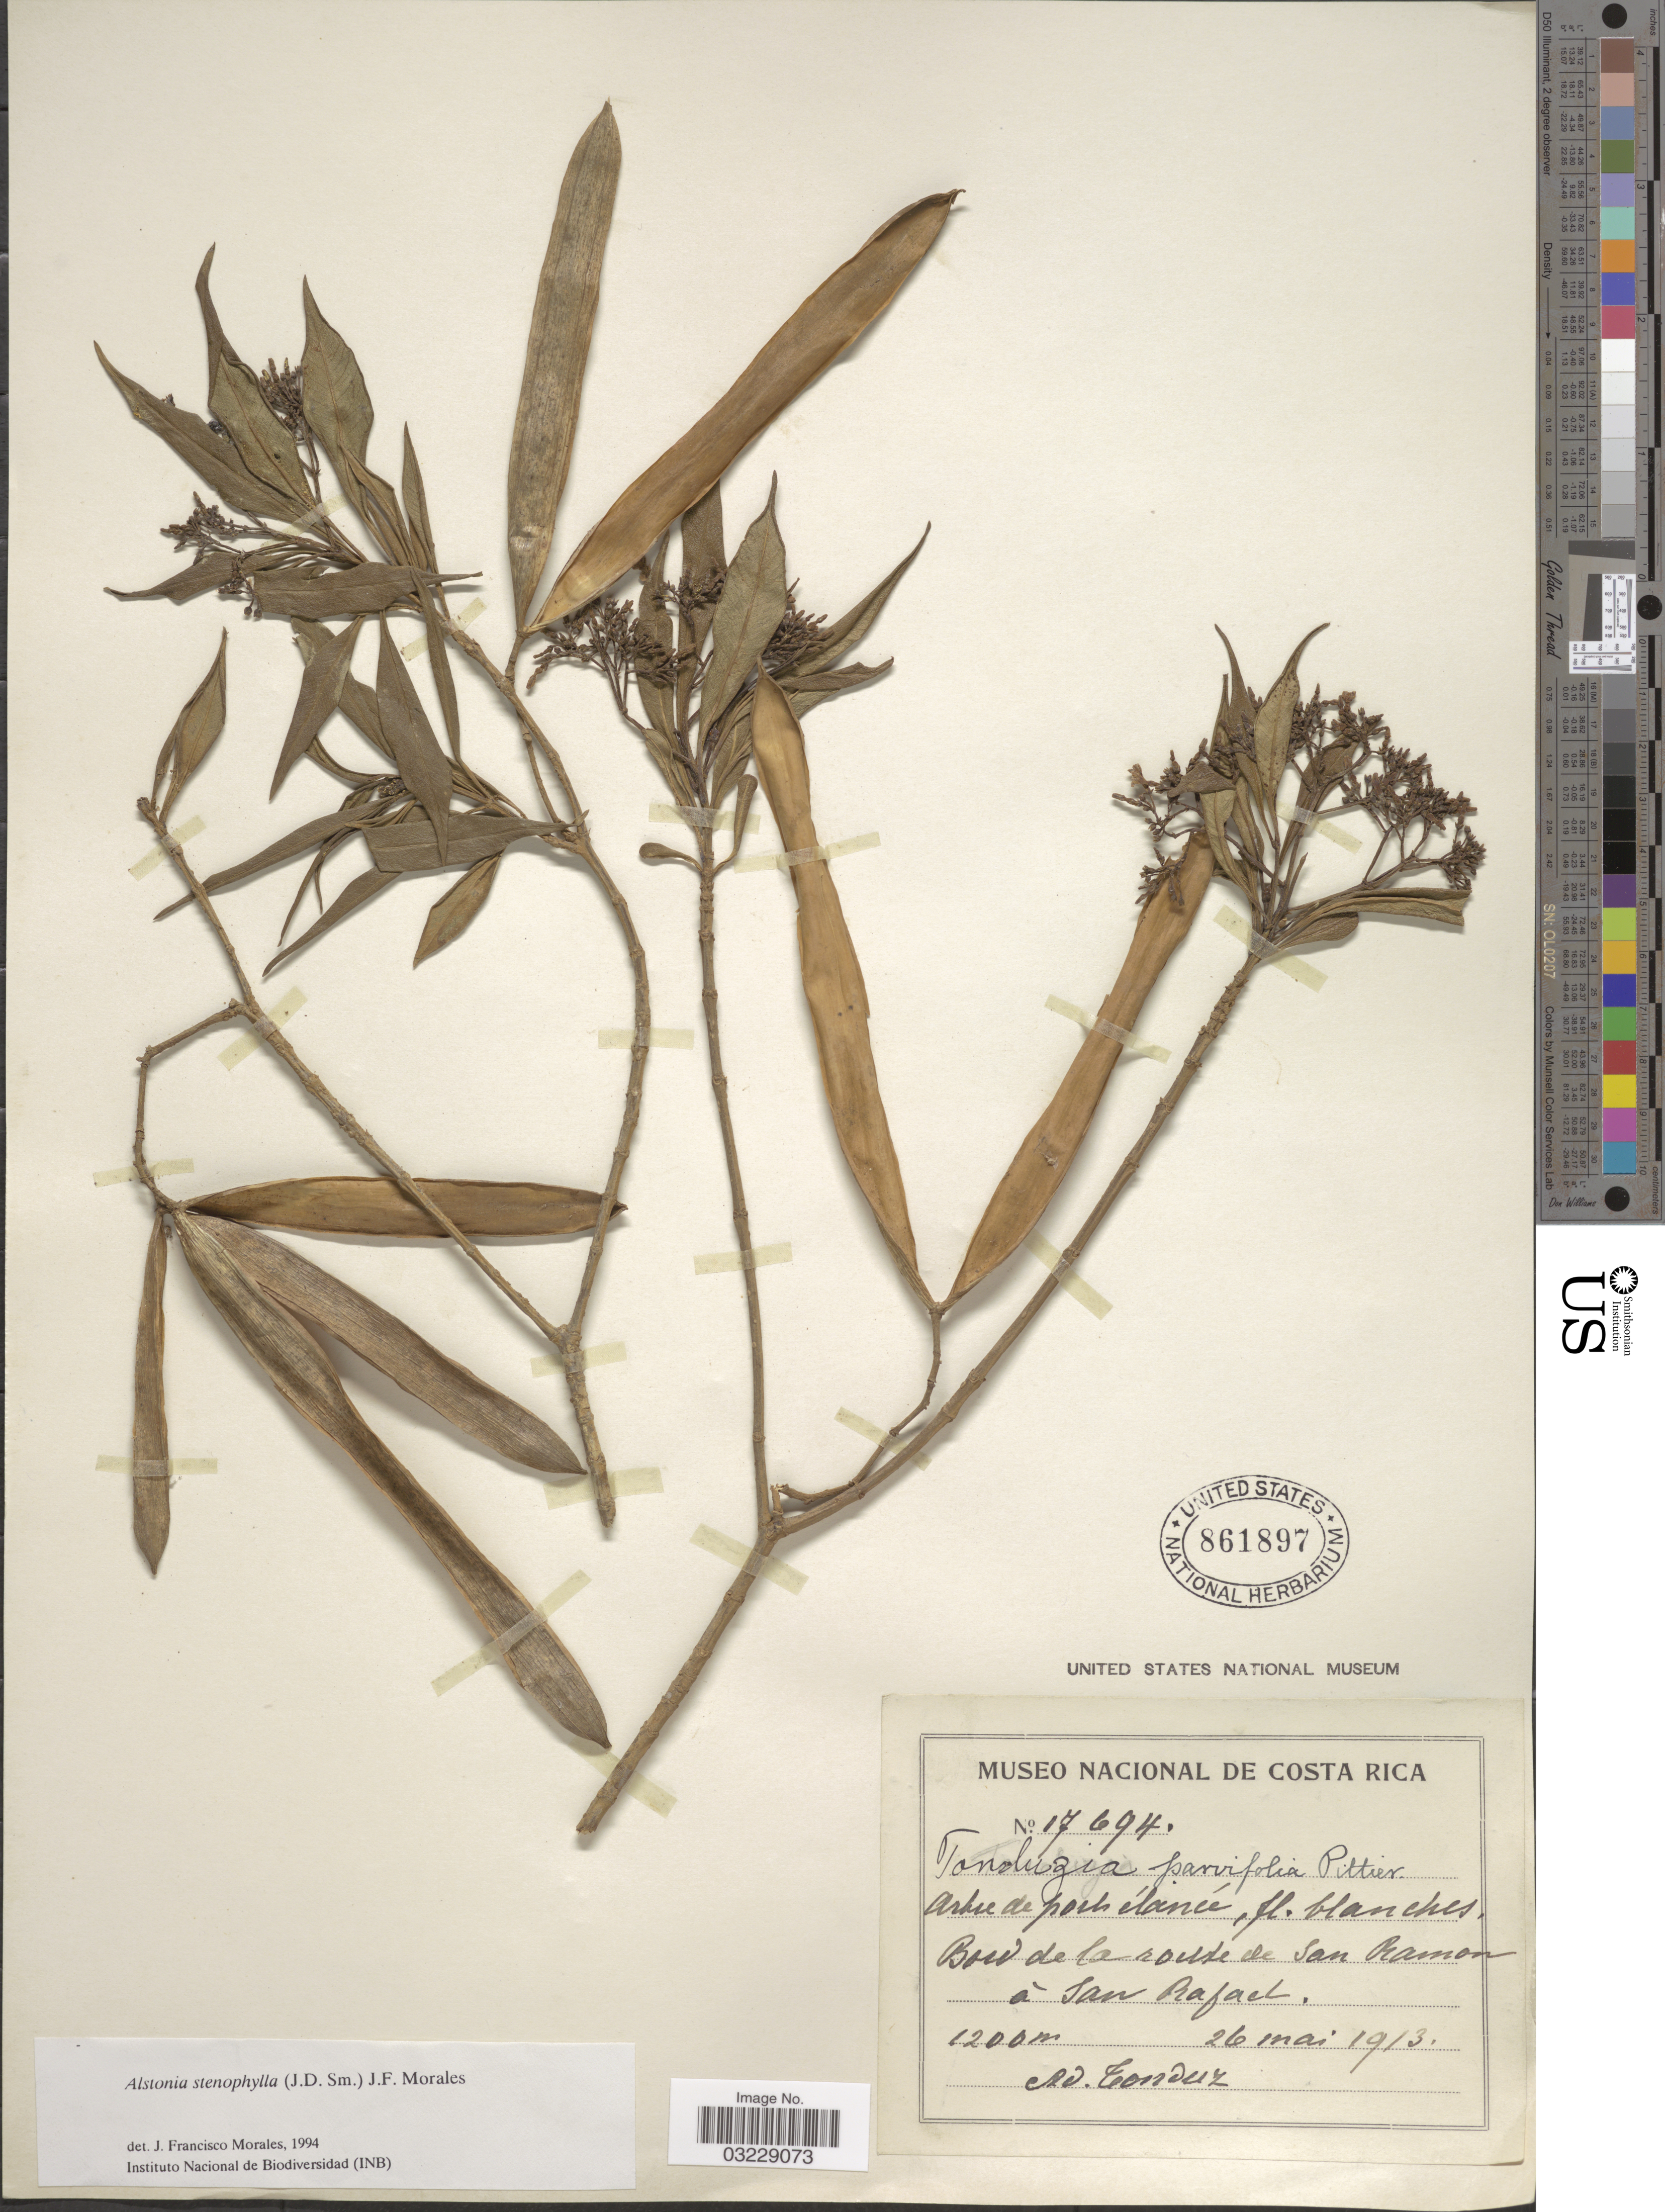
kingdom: Plantae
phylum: Tracheophyta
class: Magnoliopsida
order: Gentianales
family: Apocynaceae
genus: Alstonia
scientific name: Alstonia stenophylla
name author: Guillaumin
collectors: A. Tonduz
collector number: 17694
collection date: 1913-05-26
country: Costa Rica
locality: Bord de la route de San Ramon à San Rafael.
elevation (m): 1200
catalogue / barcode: US 861897